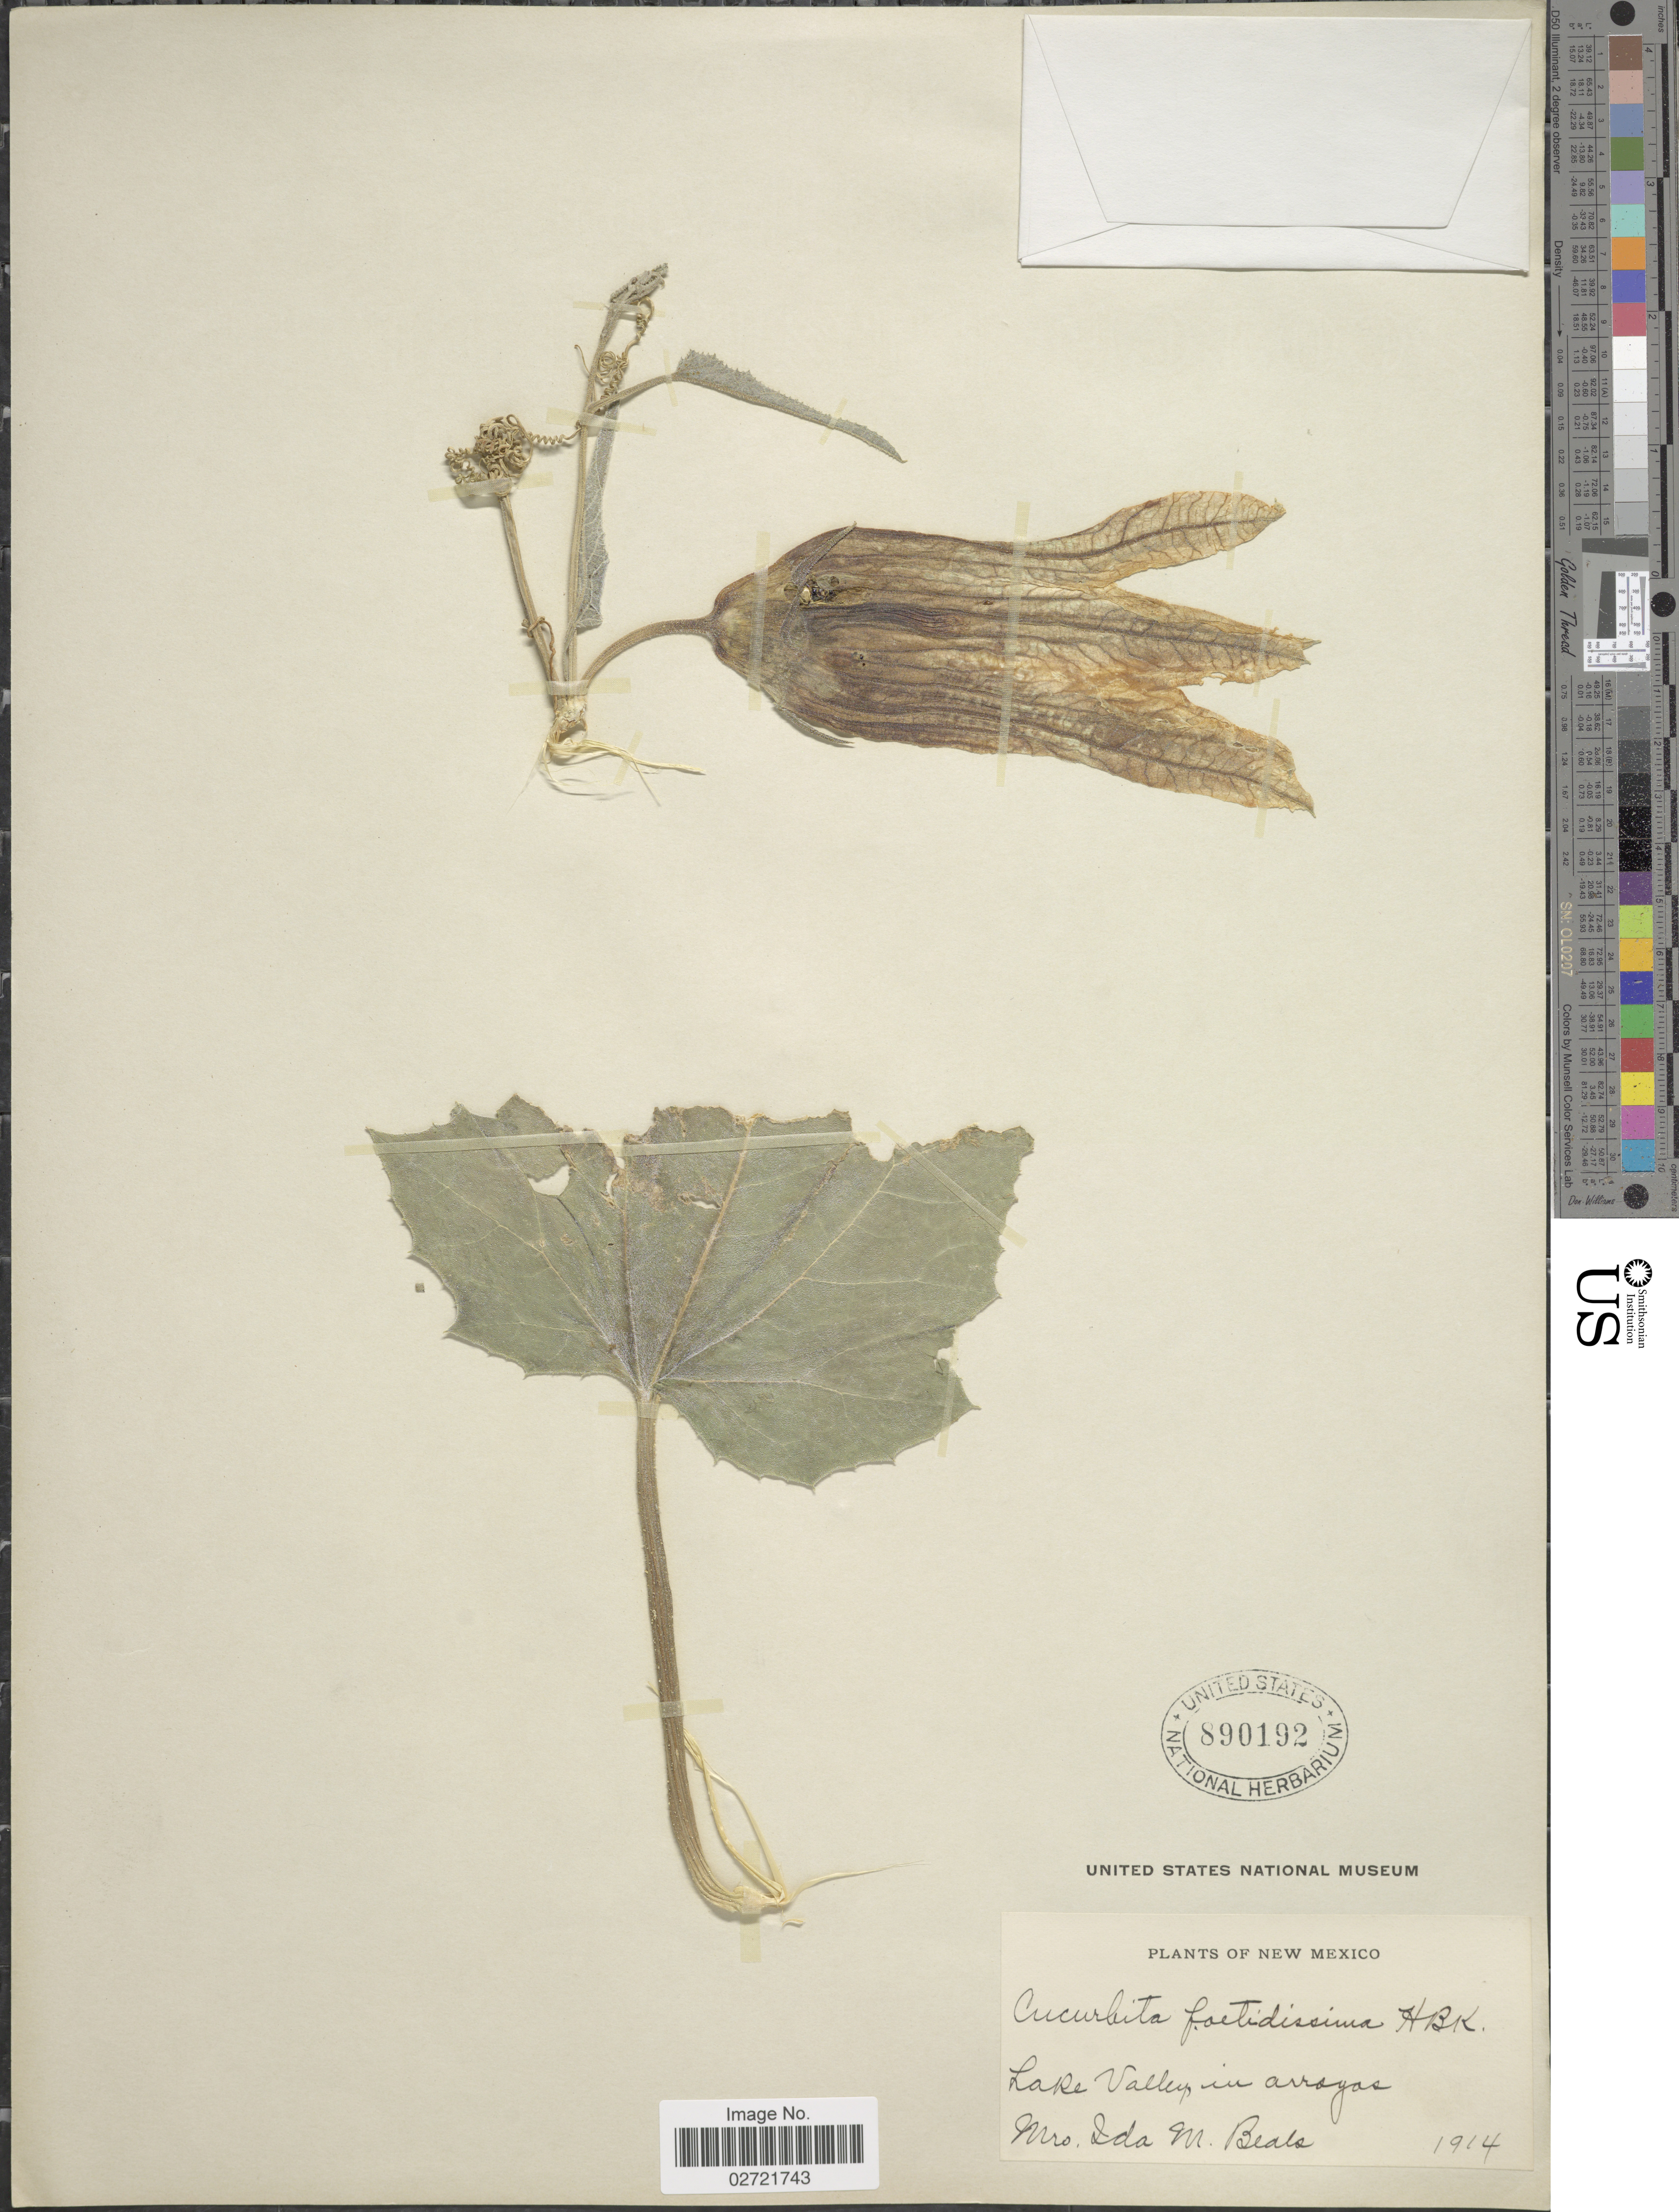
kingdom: Plantae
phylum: Tracheophyta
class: Magnoliopsida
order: Cucurbitales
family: Cucurbitaceae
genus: Cucurbita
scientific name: Cucurbita foetidissima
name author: Kunth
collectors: I. M. Beals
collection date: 1914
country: United States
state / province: New Mexico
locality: Lake Valley, in arroyas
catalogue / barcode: US 890192